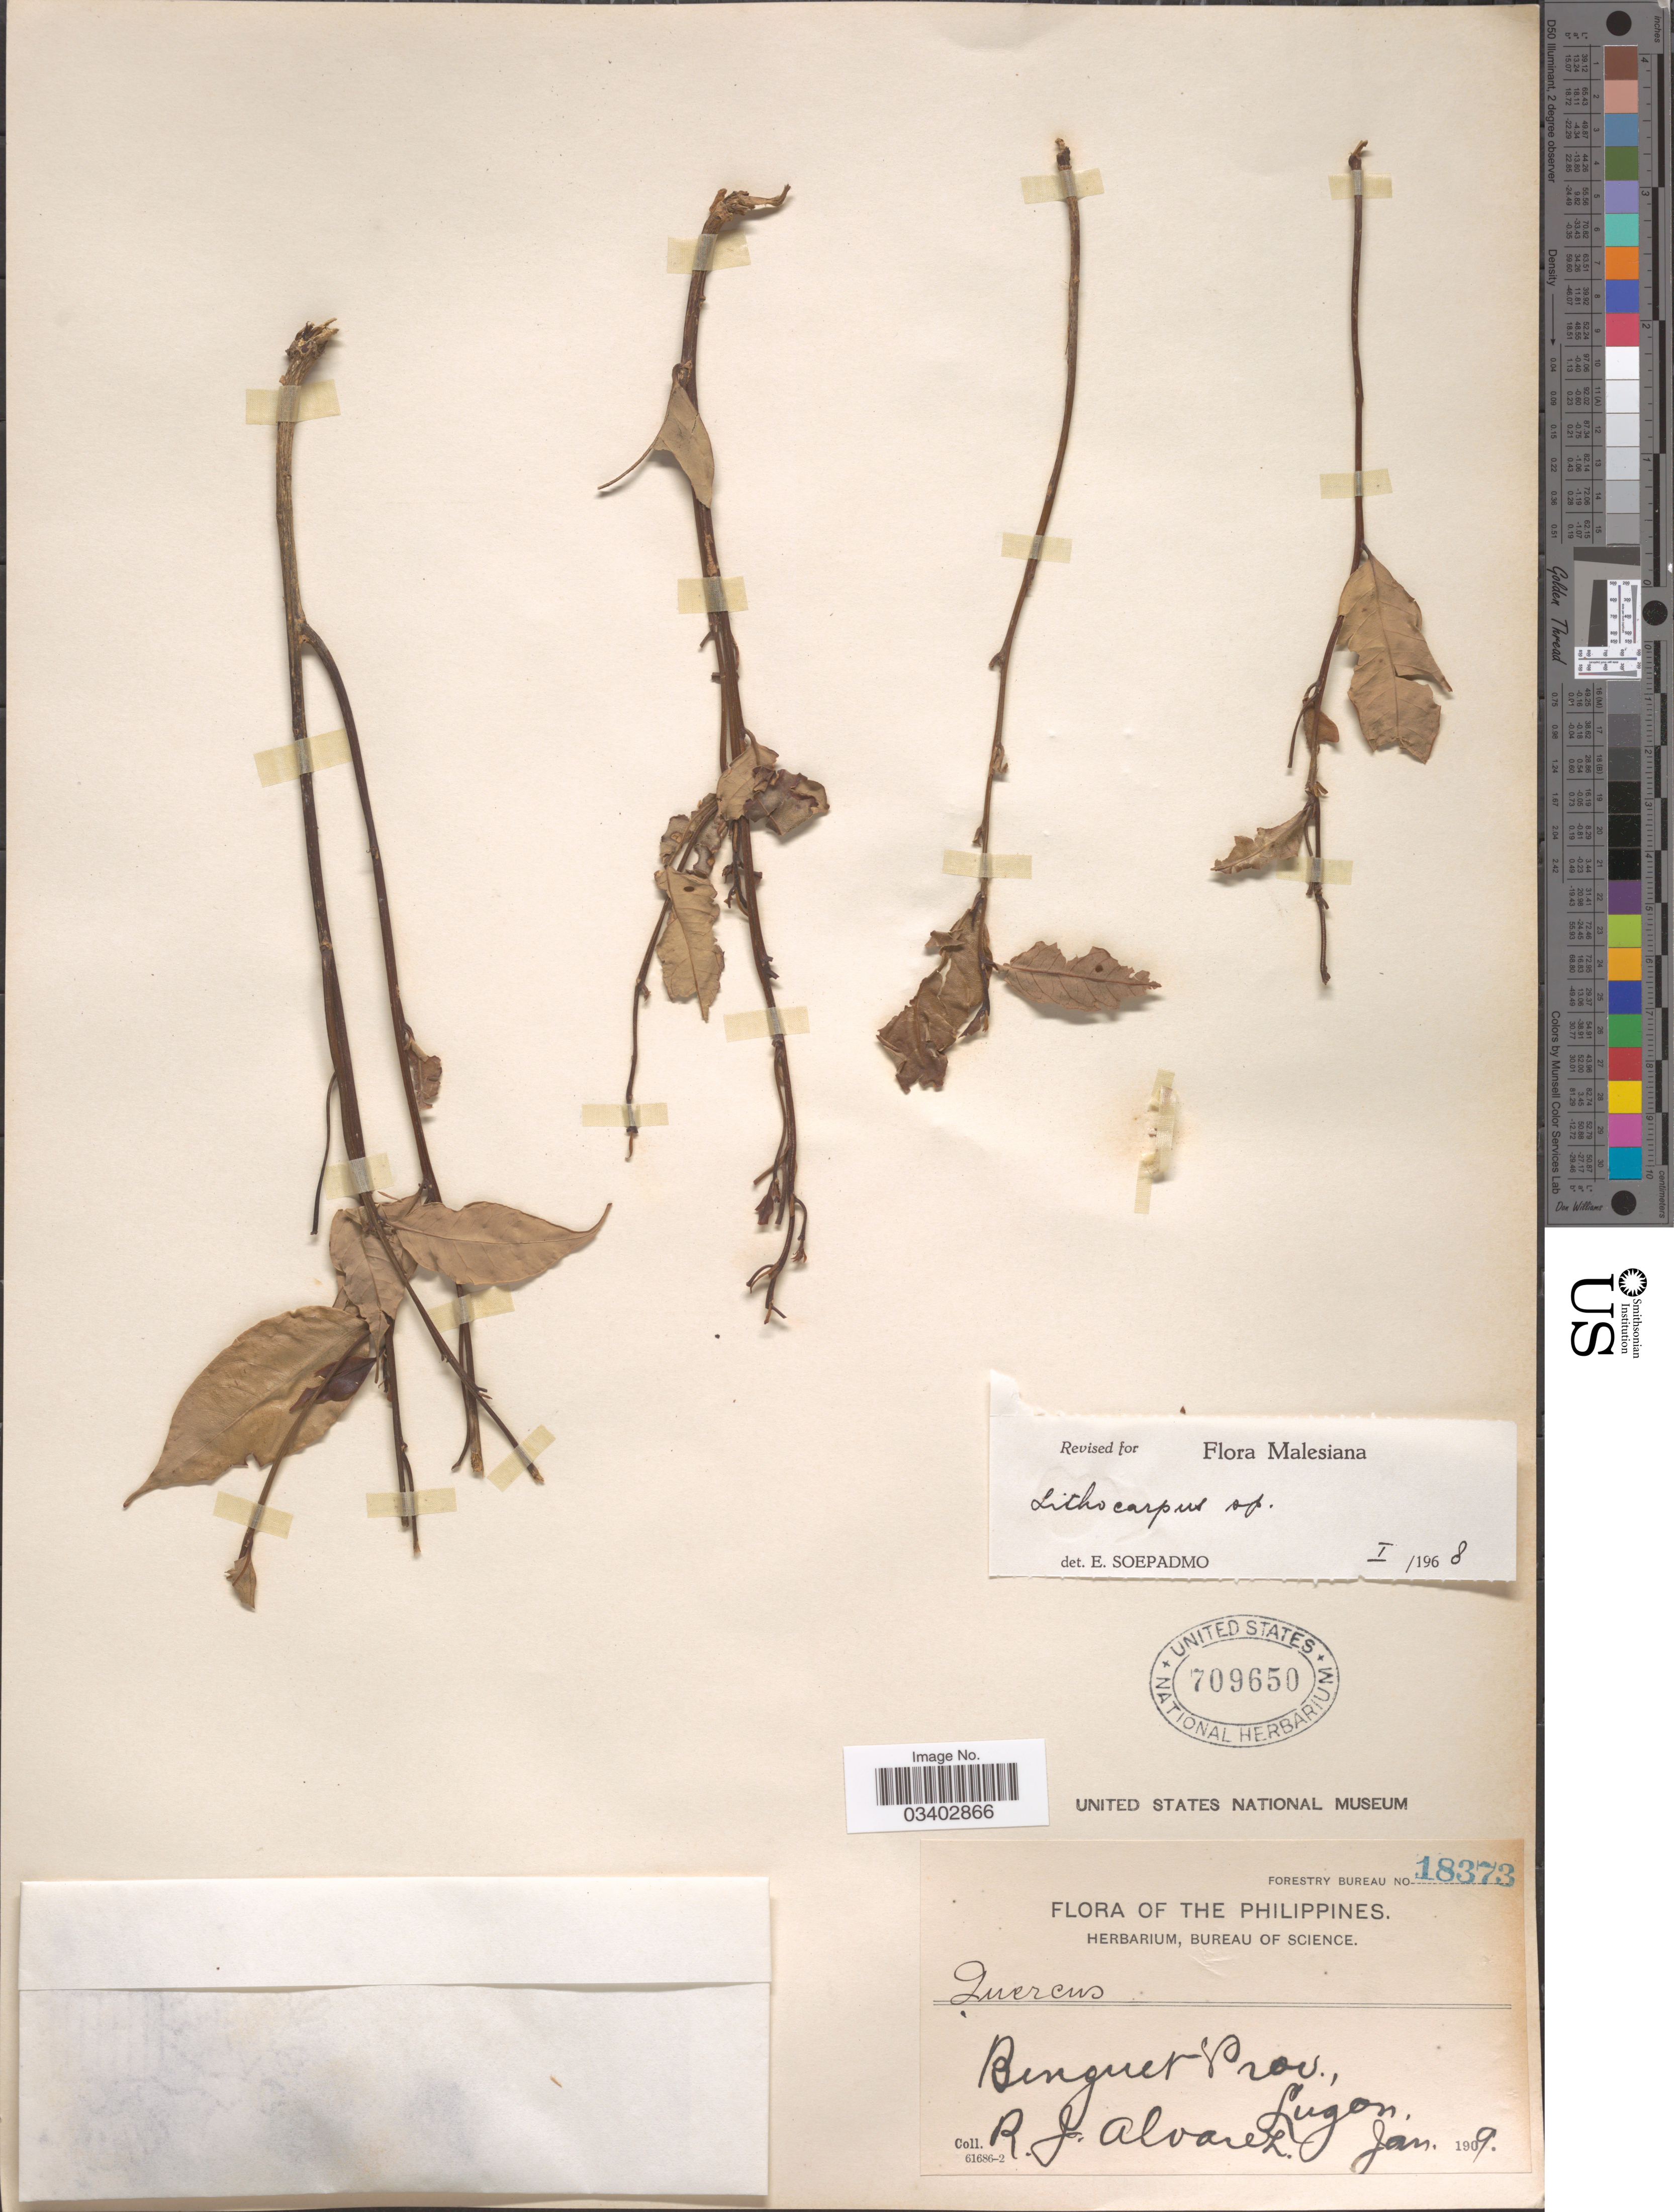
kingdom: Plantae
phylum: Tracheophyta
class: Magnoliopsida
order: Fagales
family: Fagaceae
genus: Lithocarpus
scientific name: Lithocarpus sp.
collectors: R. Alvarez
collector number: Forestry Bureau 18373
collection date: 1909-01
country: Philippines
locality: Benguet Prov., Luzon.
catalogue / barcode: US 709650